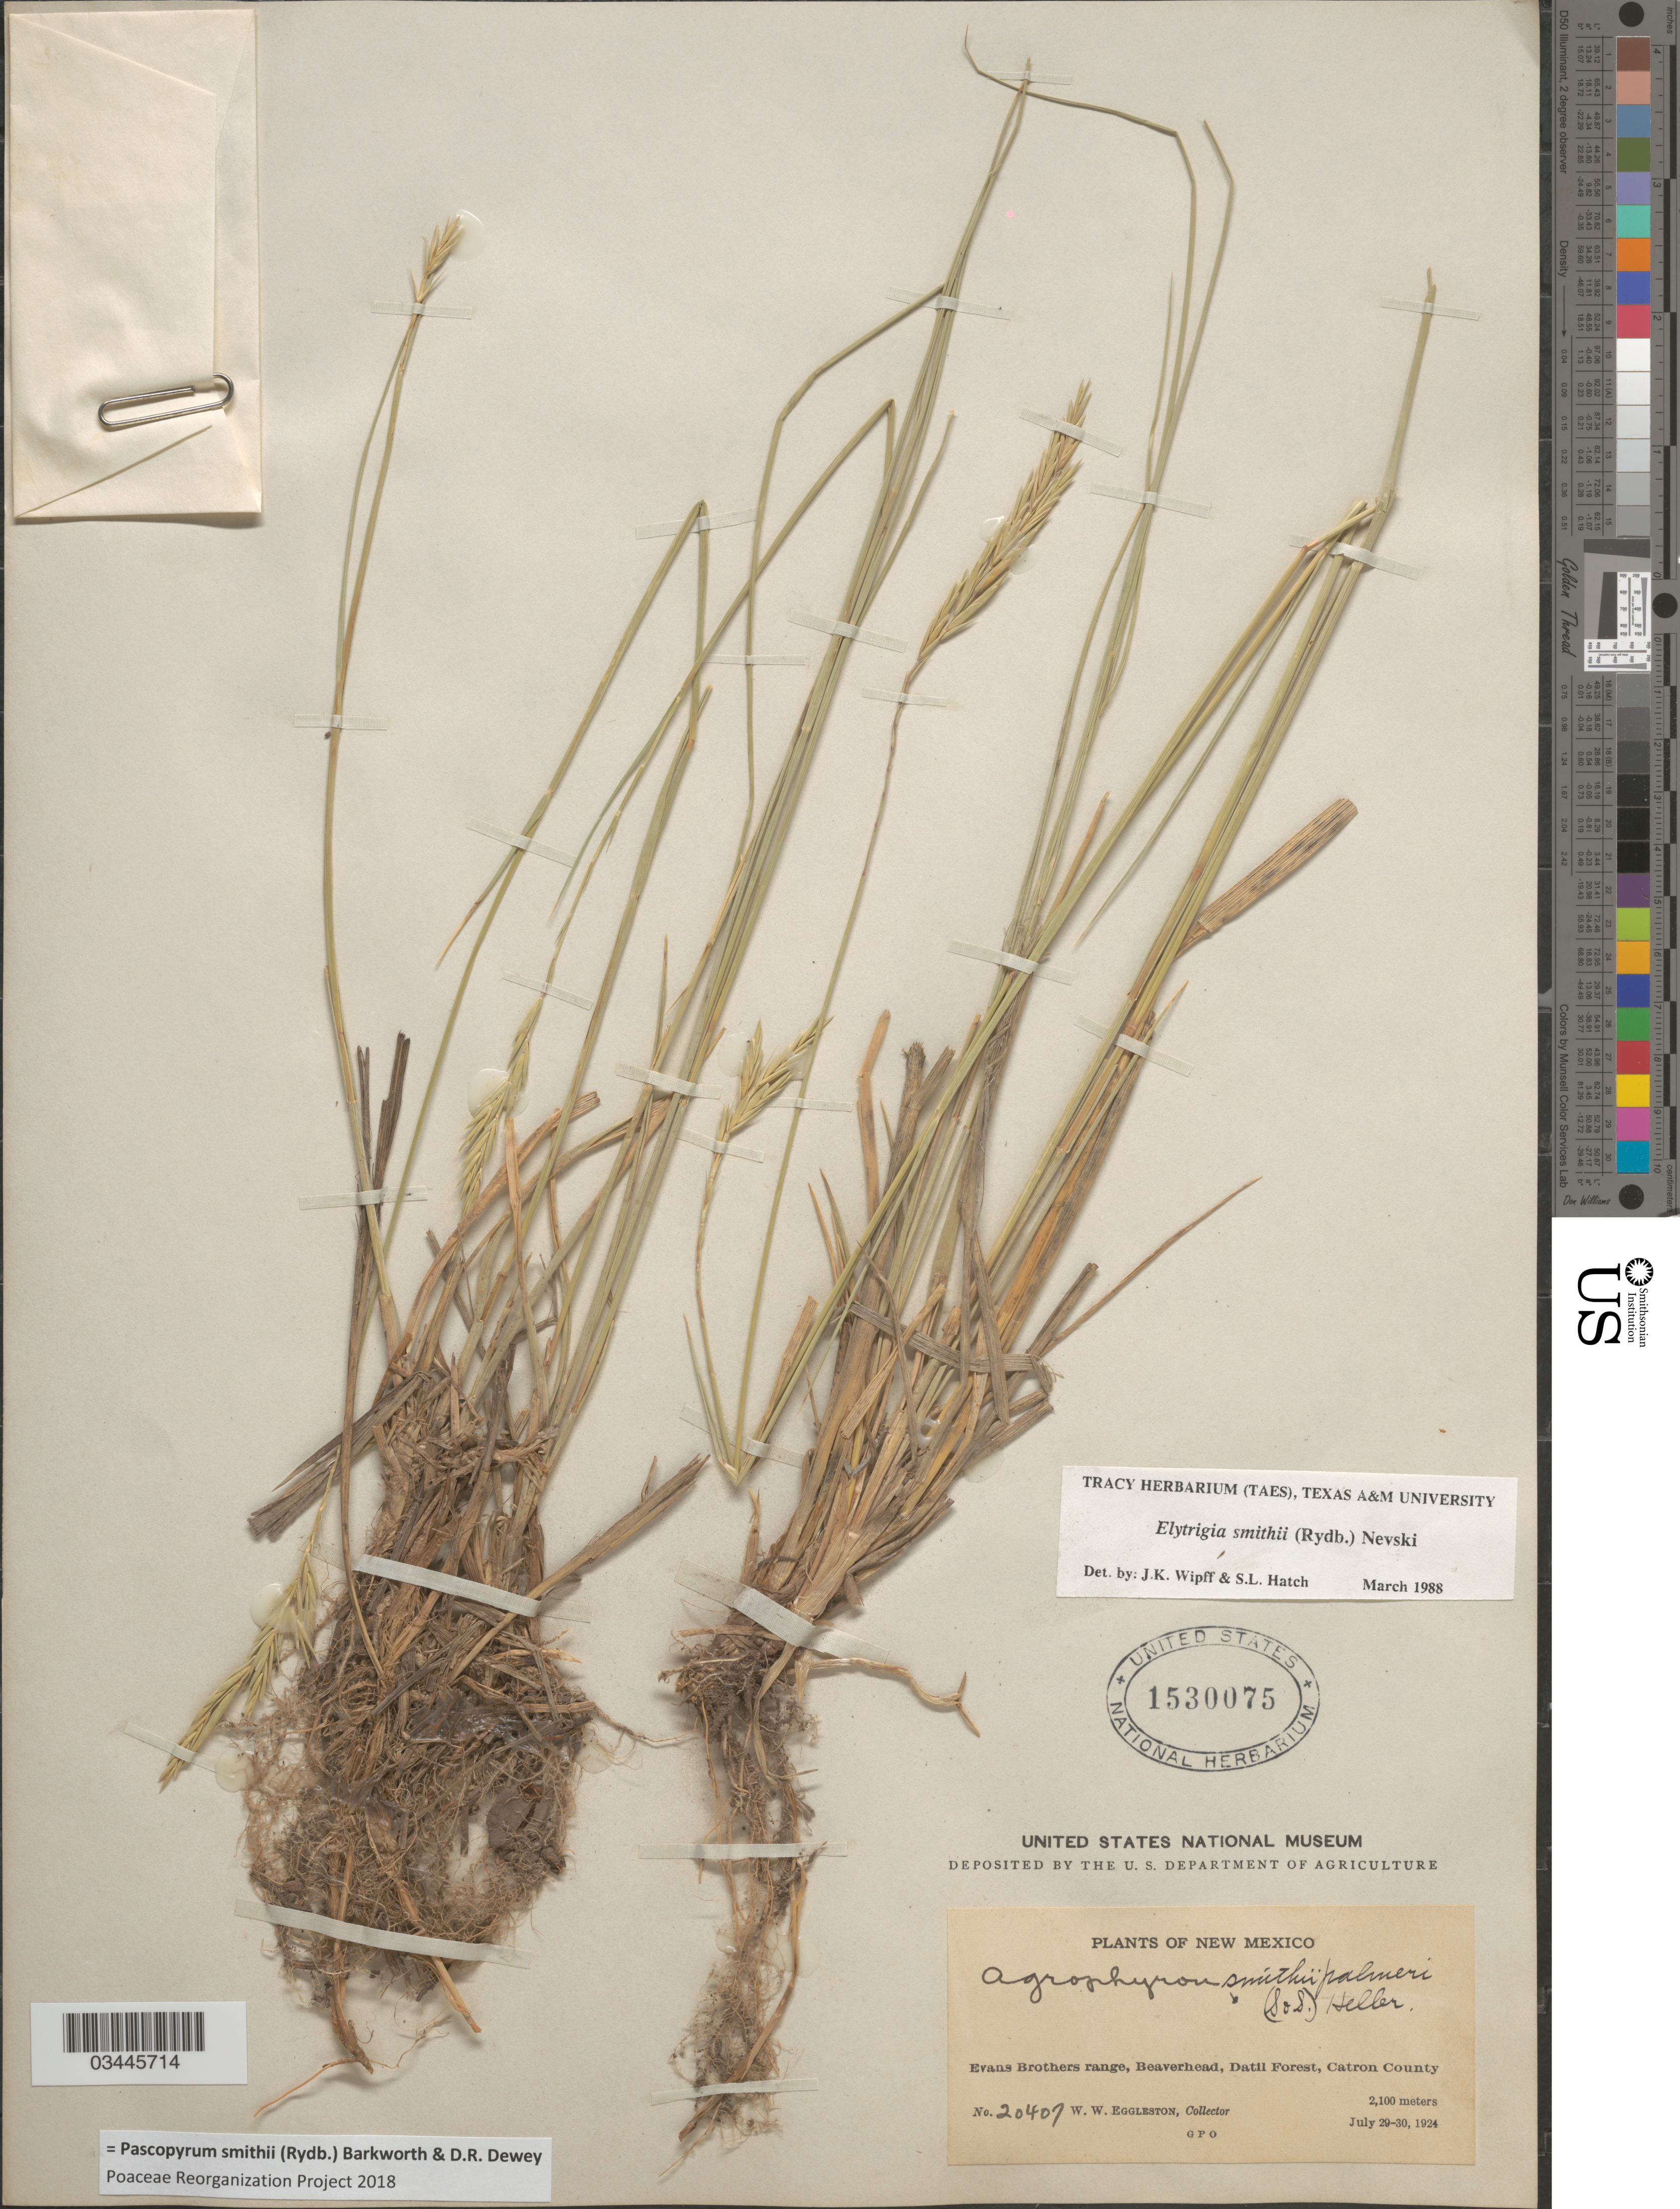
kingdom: Plantae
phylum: Tracheophyta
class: Liliopsida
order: Poales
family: Poaceae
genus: Pascopyrum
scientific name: Pascopyrum smithii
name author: (Rydb.) Barkworth & Dewey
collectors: W. W. Eggleston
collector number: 20407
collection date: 1924-07-29/1924-07-30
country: United States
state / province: New Mexico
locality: Evans Brothers range, Beaverhead, Datil Forest, Catron County.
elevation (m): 2100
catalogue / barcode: US 1530075